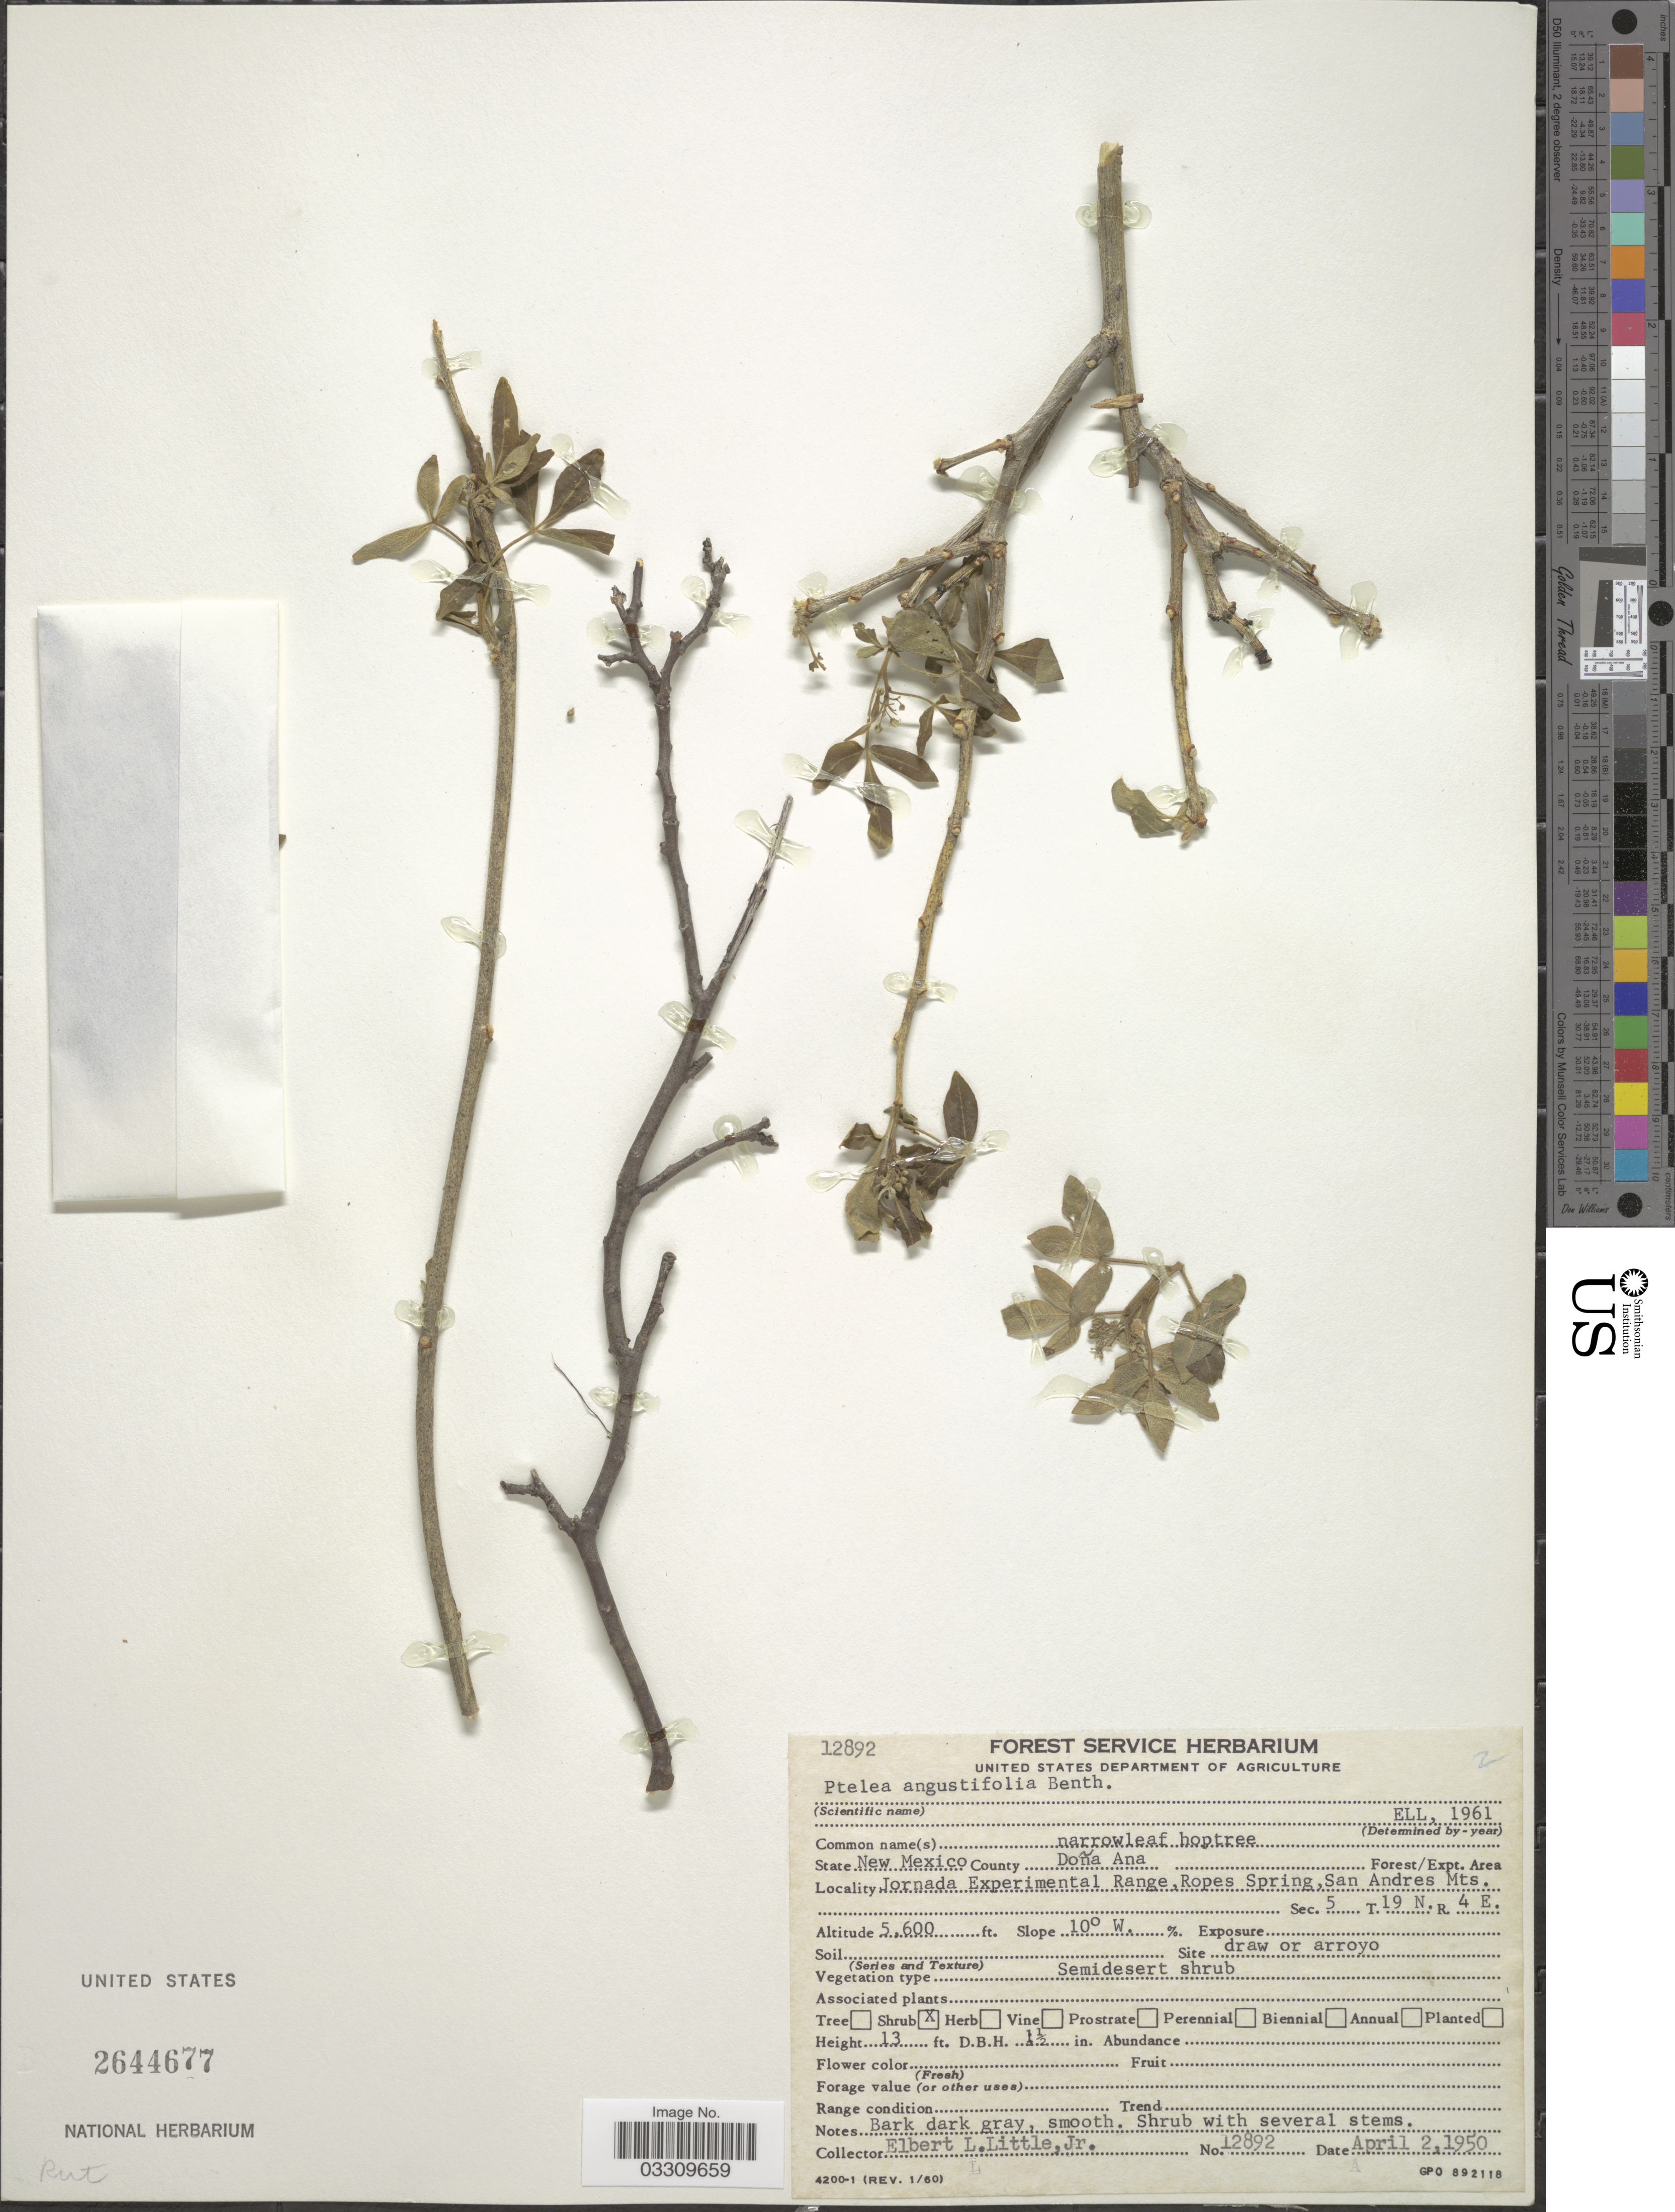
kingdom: Plantae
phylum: Tracheophyta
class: Magnoliopsida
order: Sapindales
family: Rutaceae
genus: Ptelea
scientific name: Ptelea trifoliata subsp. angustifolia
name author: (Benth.) V. L. Bailey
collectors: E. L. Little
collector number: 12892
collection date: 1950-04-02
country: United States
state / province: New Mexico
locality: County Doña Ana, Jornada Experimental Range, Ropes Spring, San Andres Mts., Sec. 5 T.19N. R.4E.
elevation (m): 1707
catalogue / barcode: US 2644677